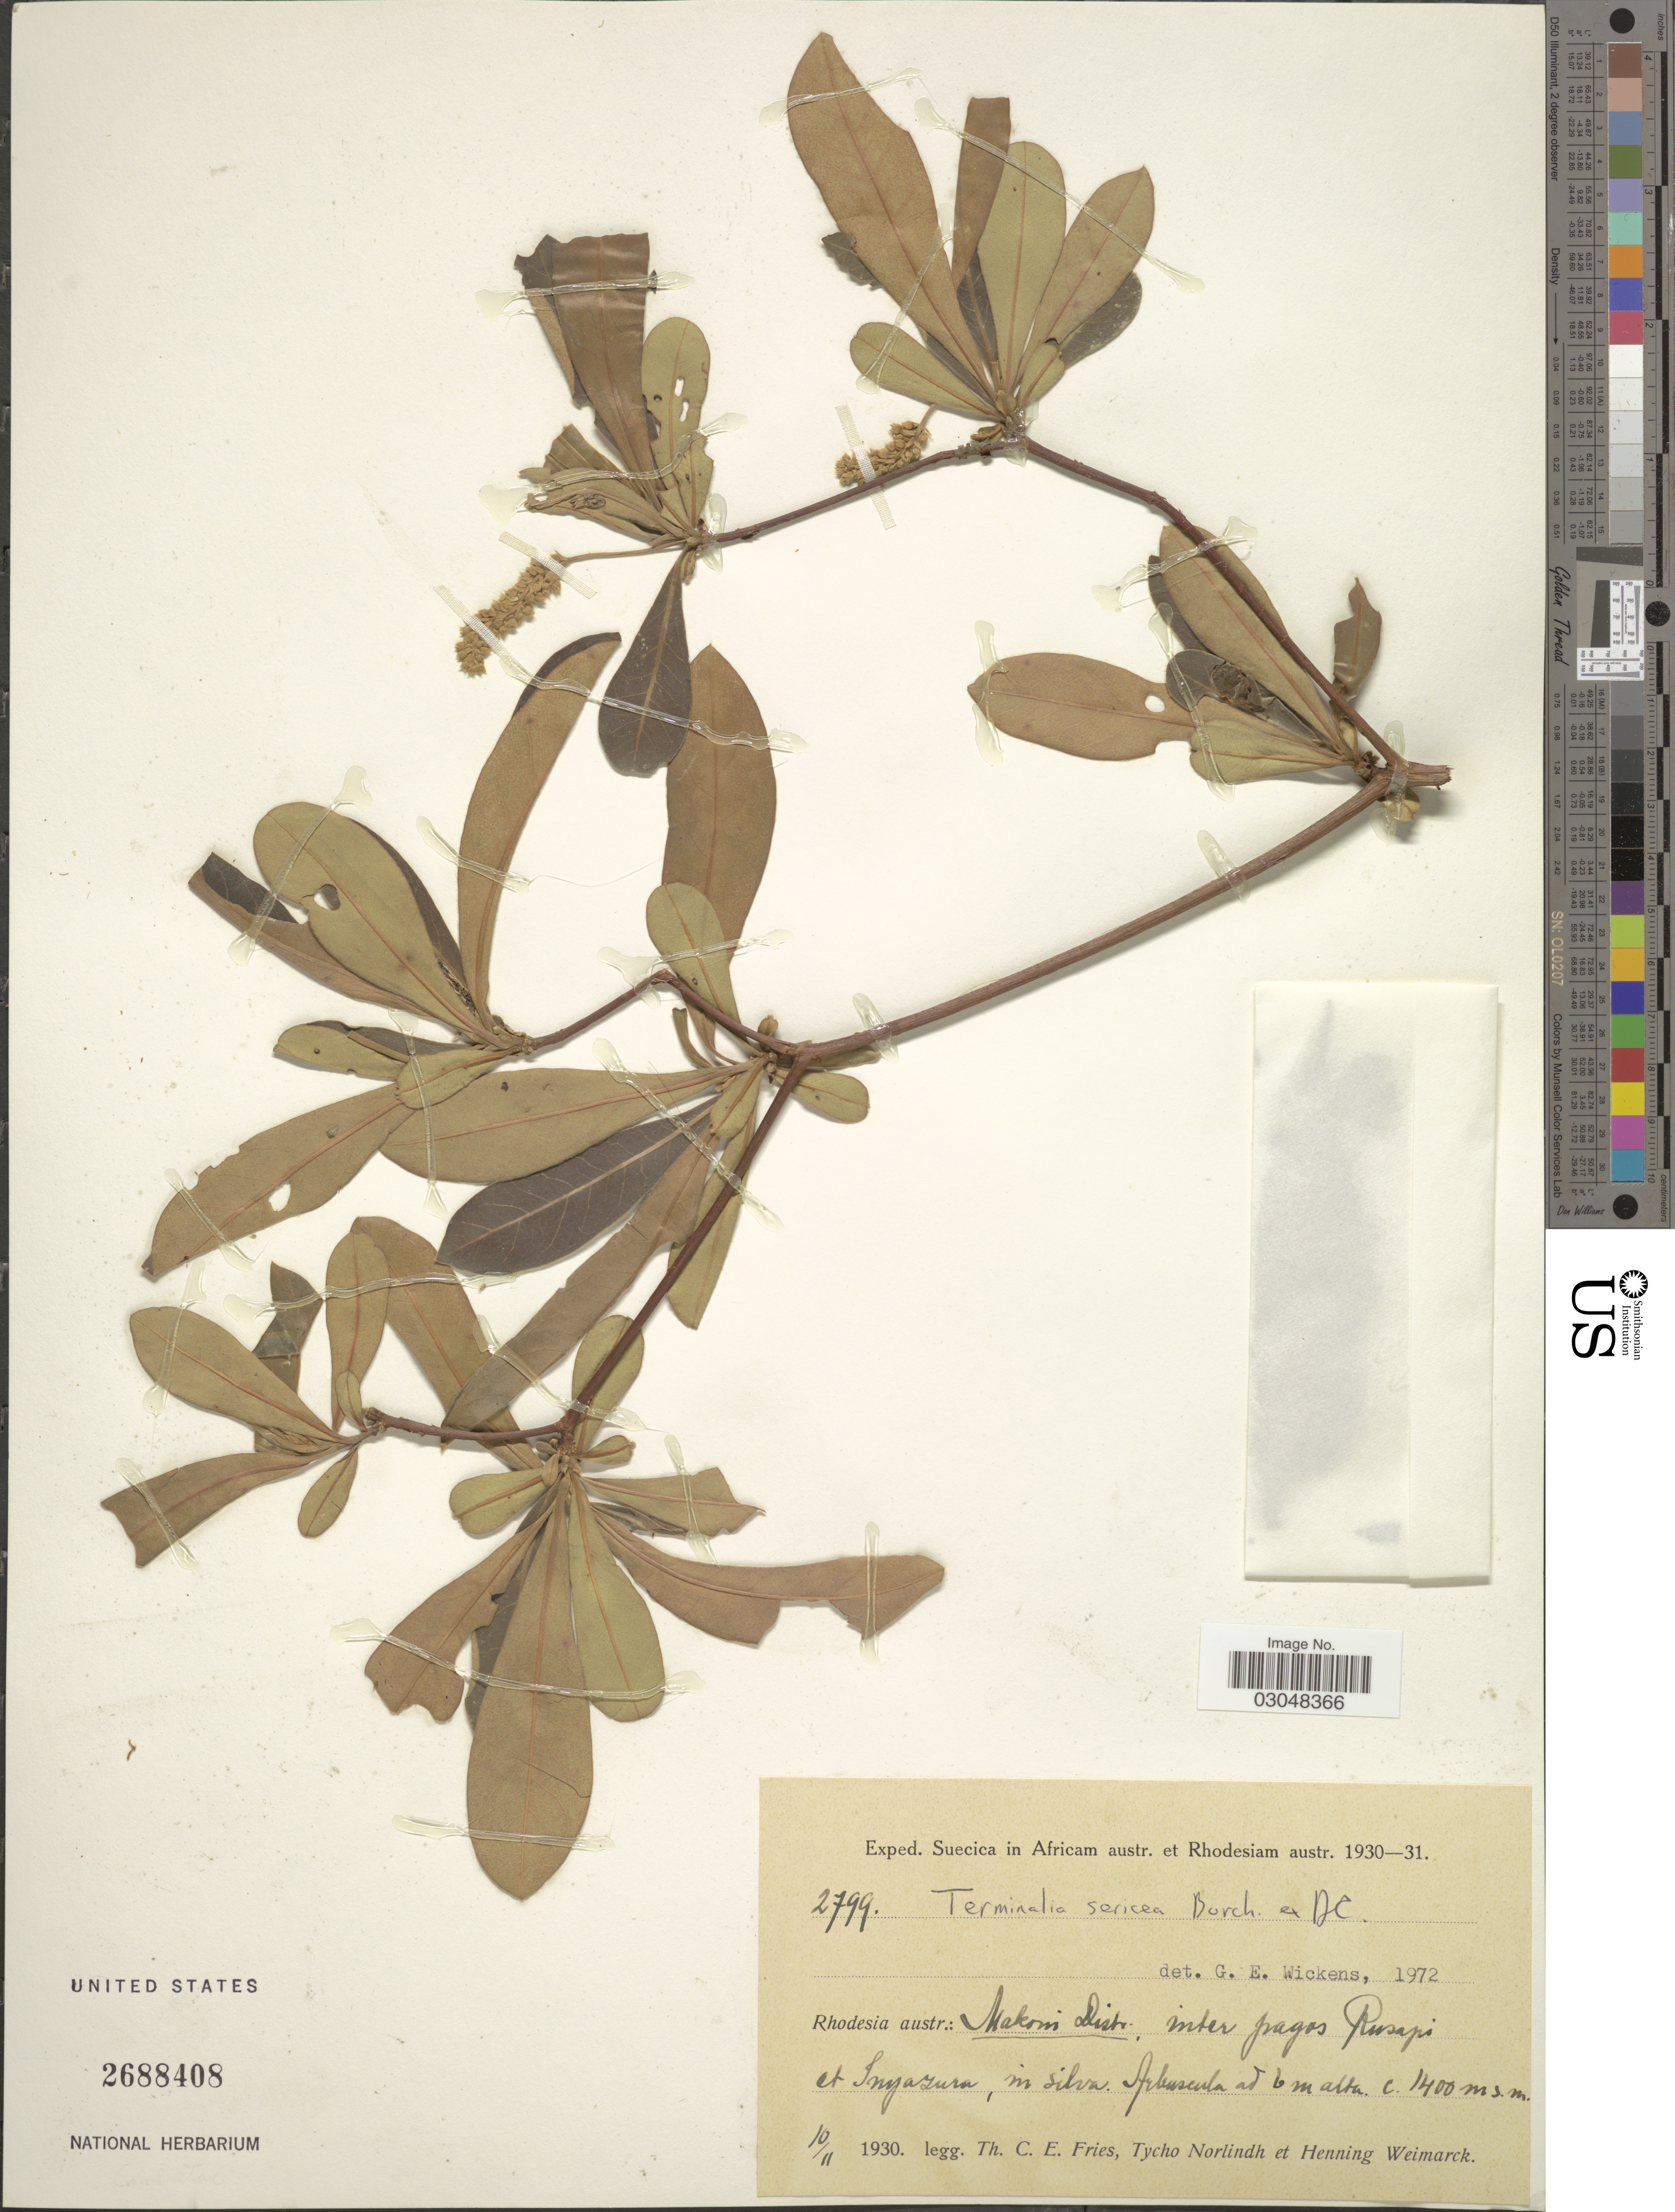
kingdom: Plantae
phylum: Tracheophyta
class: Magnoliopsida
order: Myrtales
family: Combretaceae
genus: Terminalia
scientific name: Terminalia sericea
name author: D.G. Burch ex DC.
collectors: T. C. E. Fries, N. T. Norlindh & H. Weimarck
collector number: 2799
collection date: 1930-11-10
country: Zimbabwe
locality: Rhodesia austr.: Makomi Distr., inter pagos Rusapi et Inyazura.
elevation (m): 1400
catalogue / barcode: US 2688408